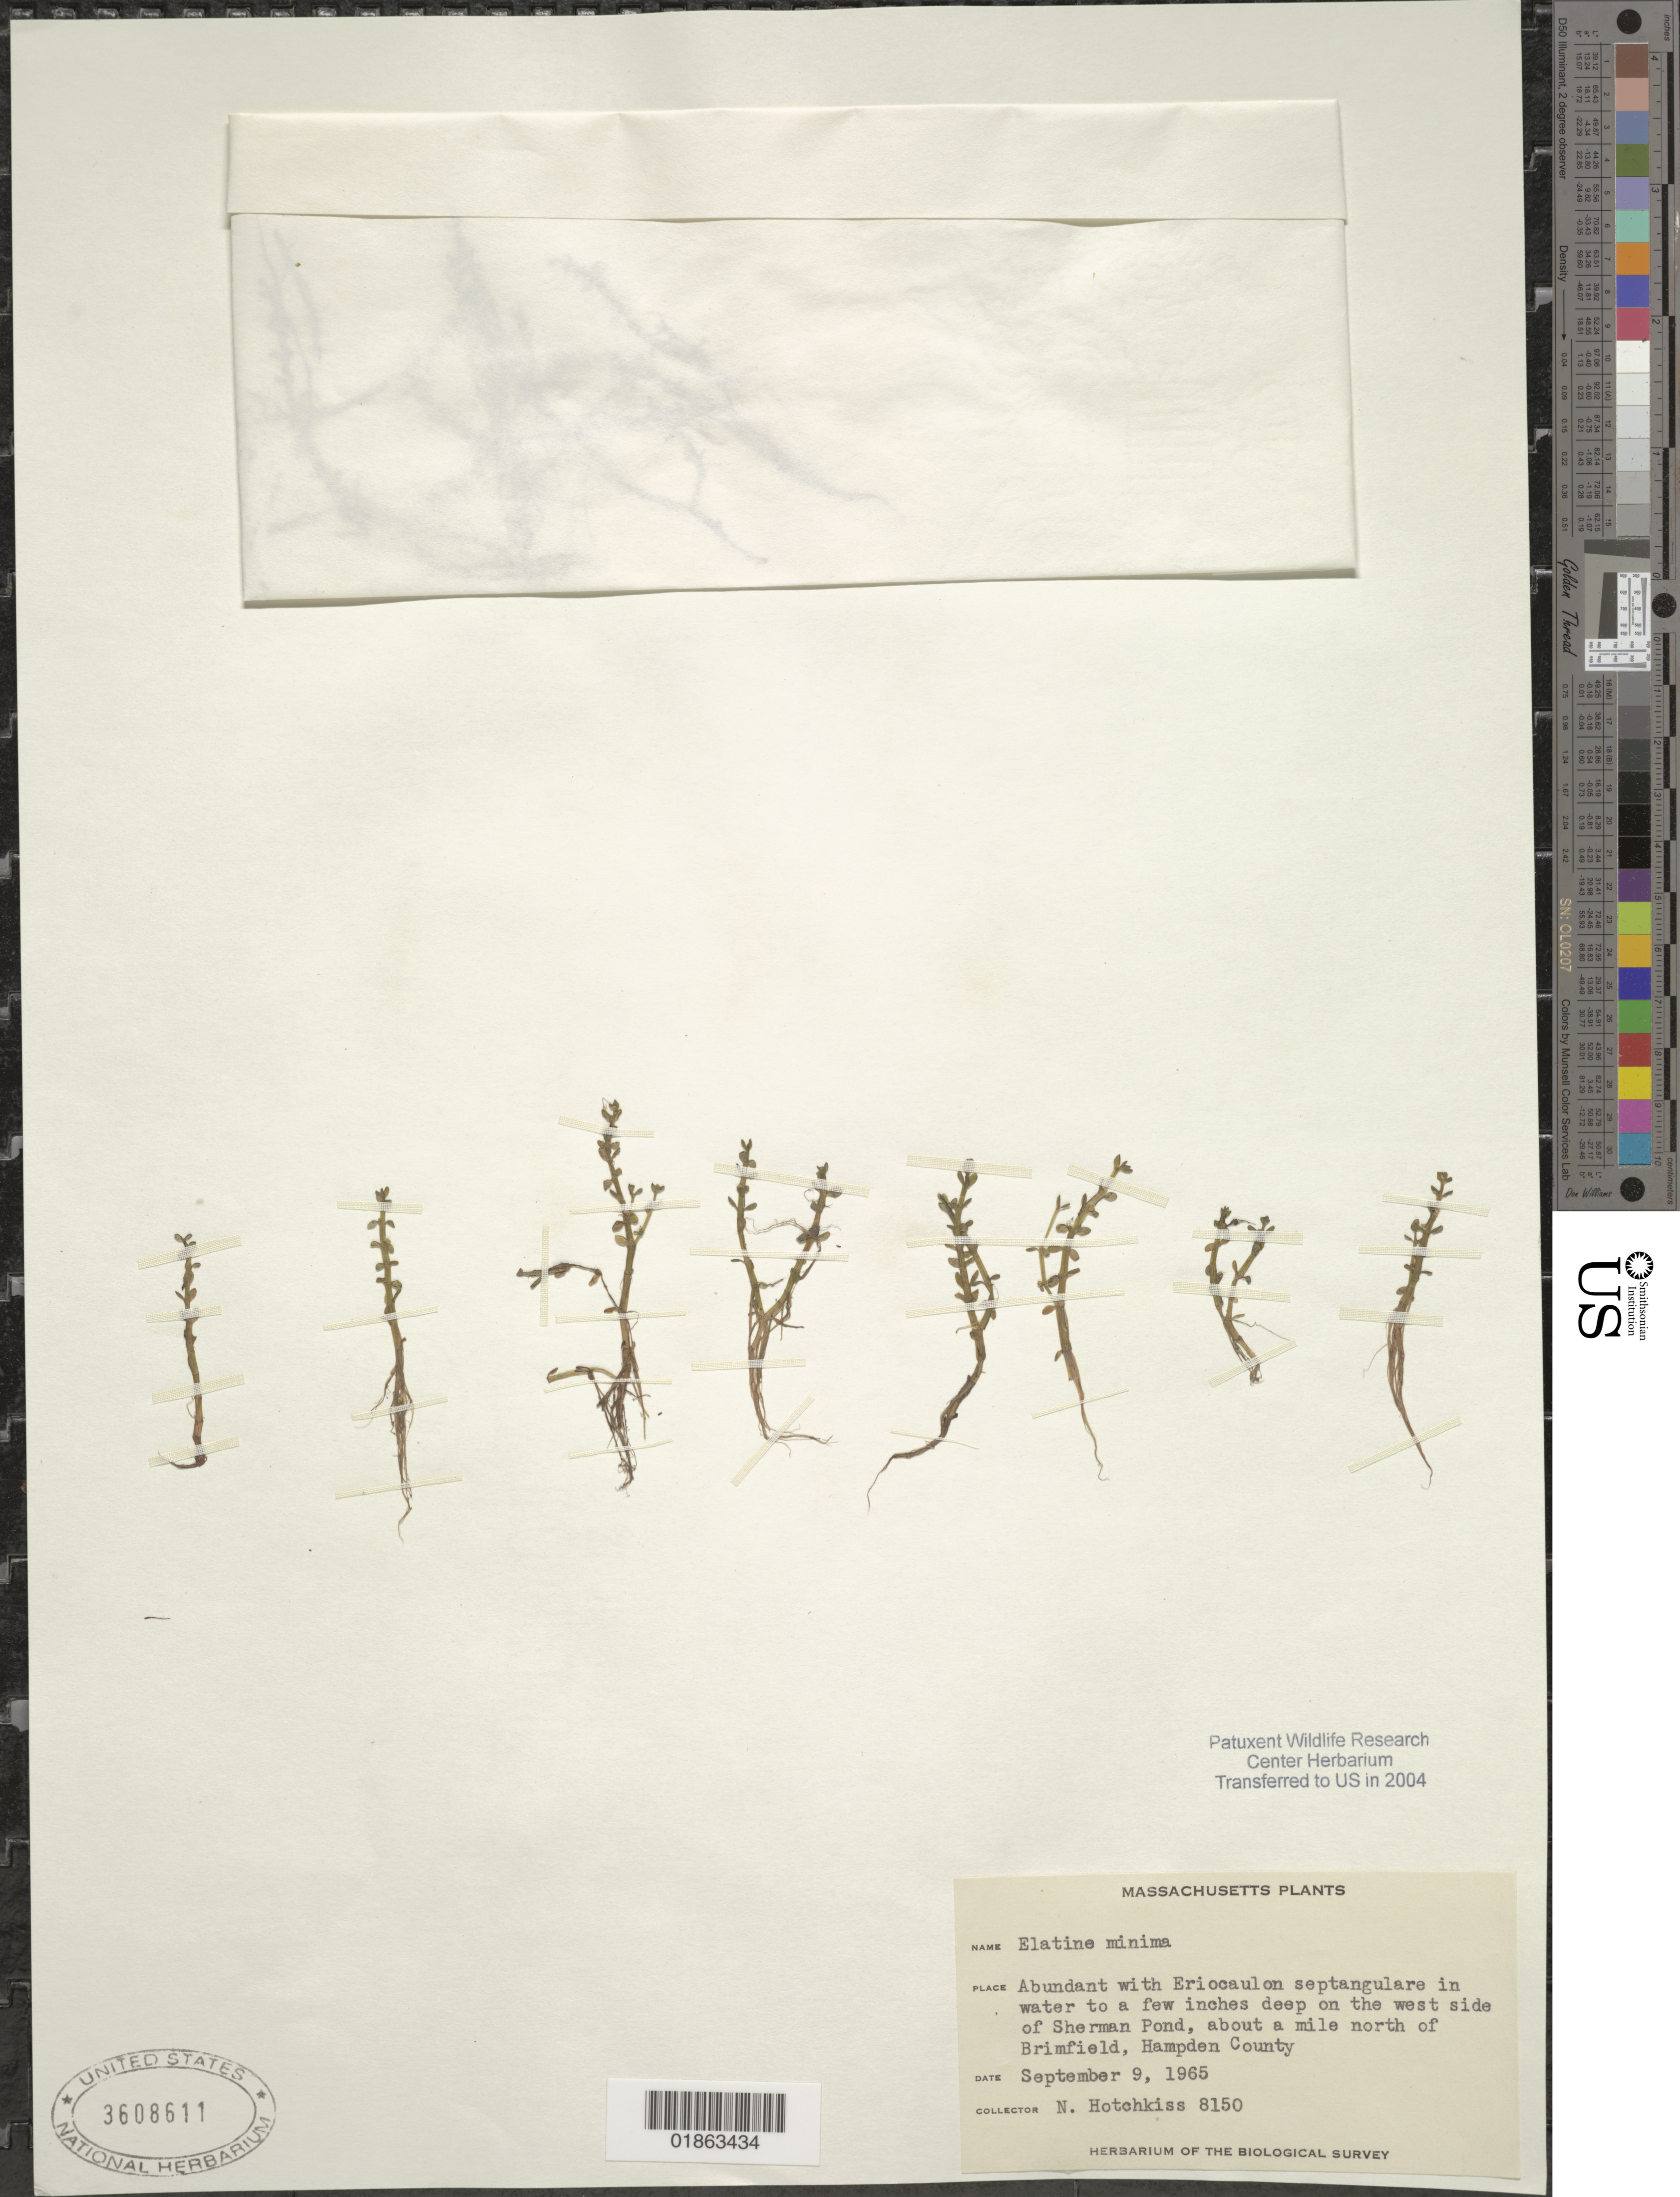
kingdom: Plantae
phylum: Tracheophyta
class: Magnoliopsida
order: Malpighiales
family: Elatinaceae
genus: Elatine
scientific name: Elatine minima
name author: (Nutt.) Fisch. & C.A. Mey.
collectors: N. Hotchkiss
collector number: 8150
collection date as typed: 09 Sep 1965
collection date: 1965-09-09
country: United States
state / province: Massachusetts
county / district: Hampden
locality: On the west side of Sherman Pond, about a mile north of Brimfield.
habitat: In water to a few inches deep.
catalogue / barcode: US 3608611